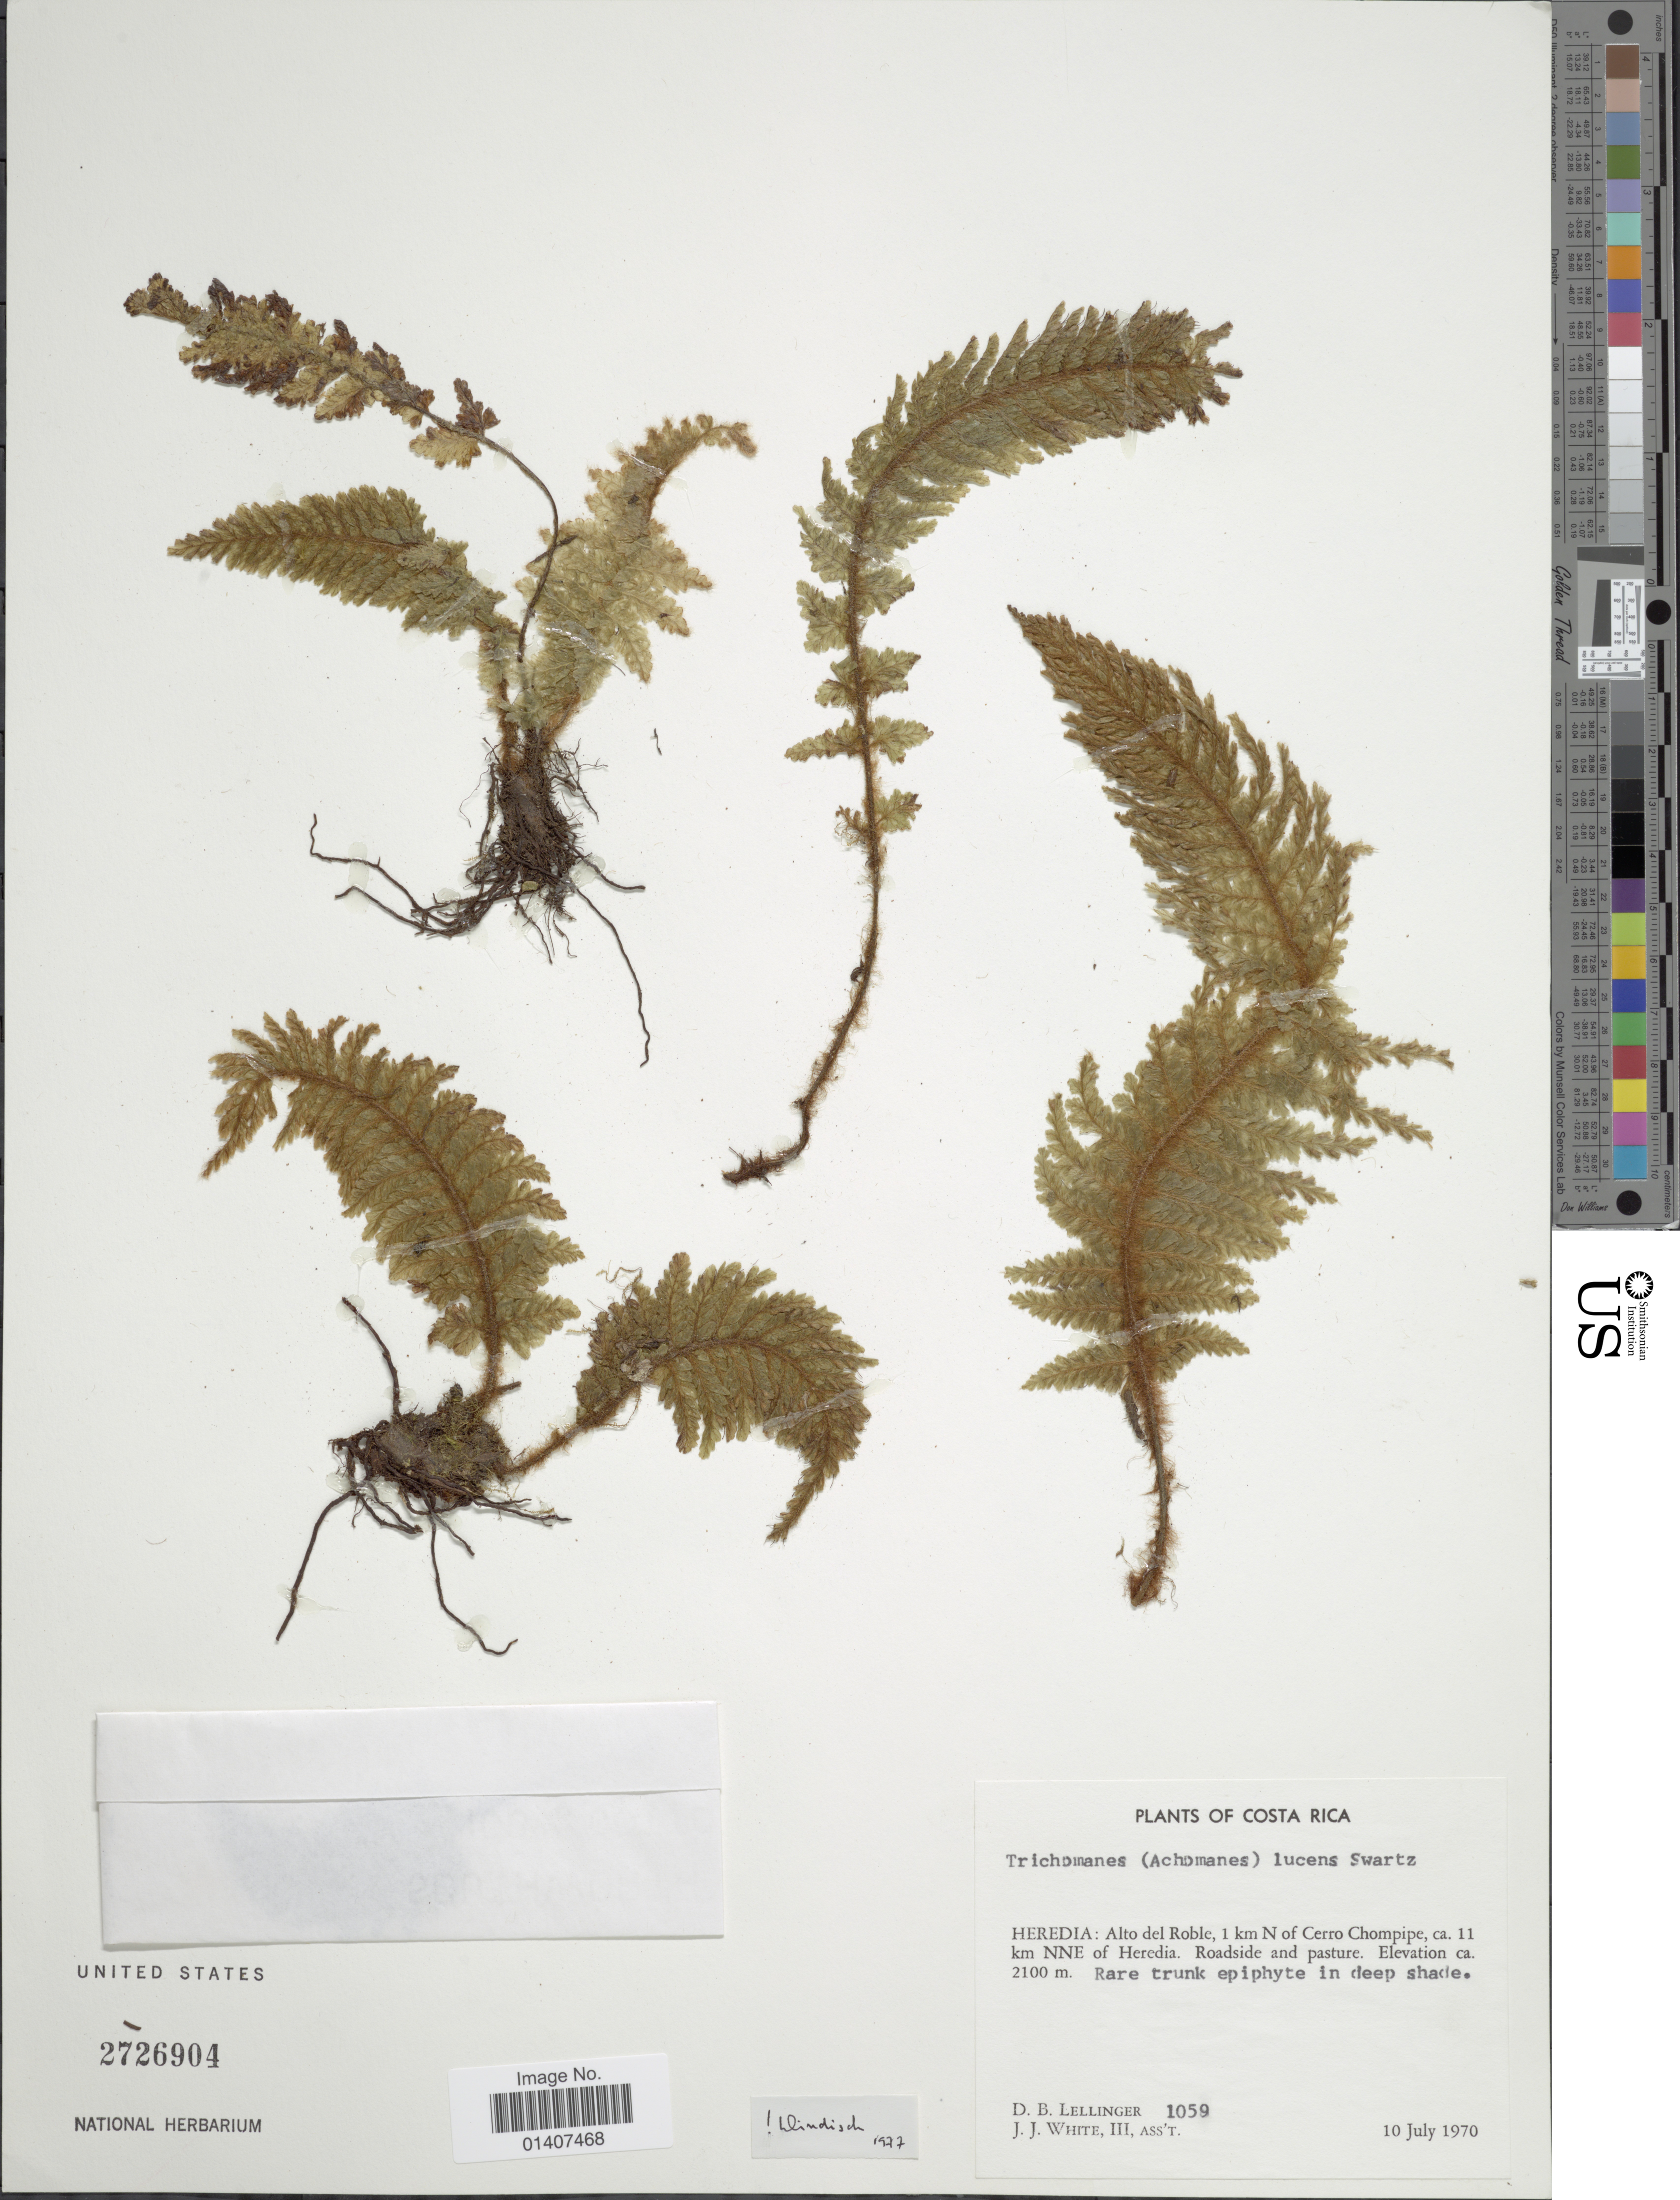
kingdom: Plantae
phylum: Tracheophyta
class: Polypodiopsida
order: Hymenophyllales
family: Hymenophyllaceae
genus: Trichomanes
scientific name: Trichomanes lucens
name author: Sw.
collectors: D. B. Lellinger & J. J. White III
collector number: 1059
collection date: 1970-07-10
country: Costa Rica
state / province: Heredia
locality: Alto del Roble, 1km N of Cerro Chompipe, ca. 11km NNE of Heredia, roadside pasture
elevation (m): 2100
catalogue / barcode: US 2726904